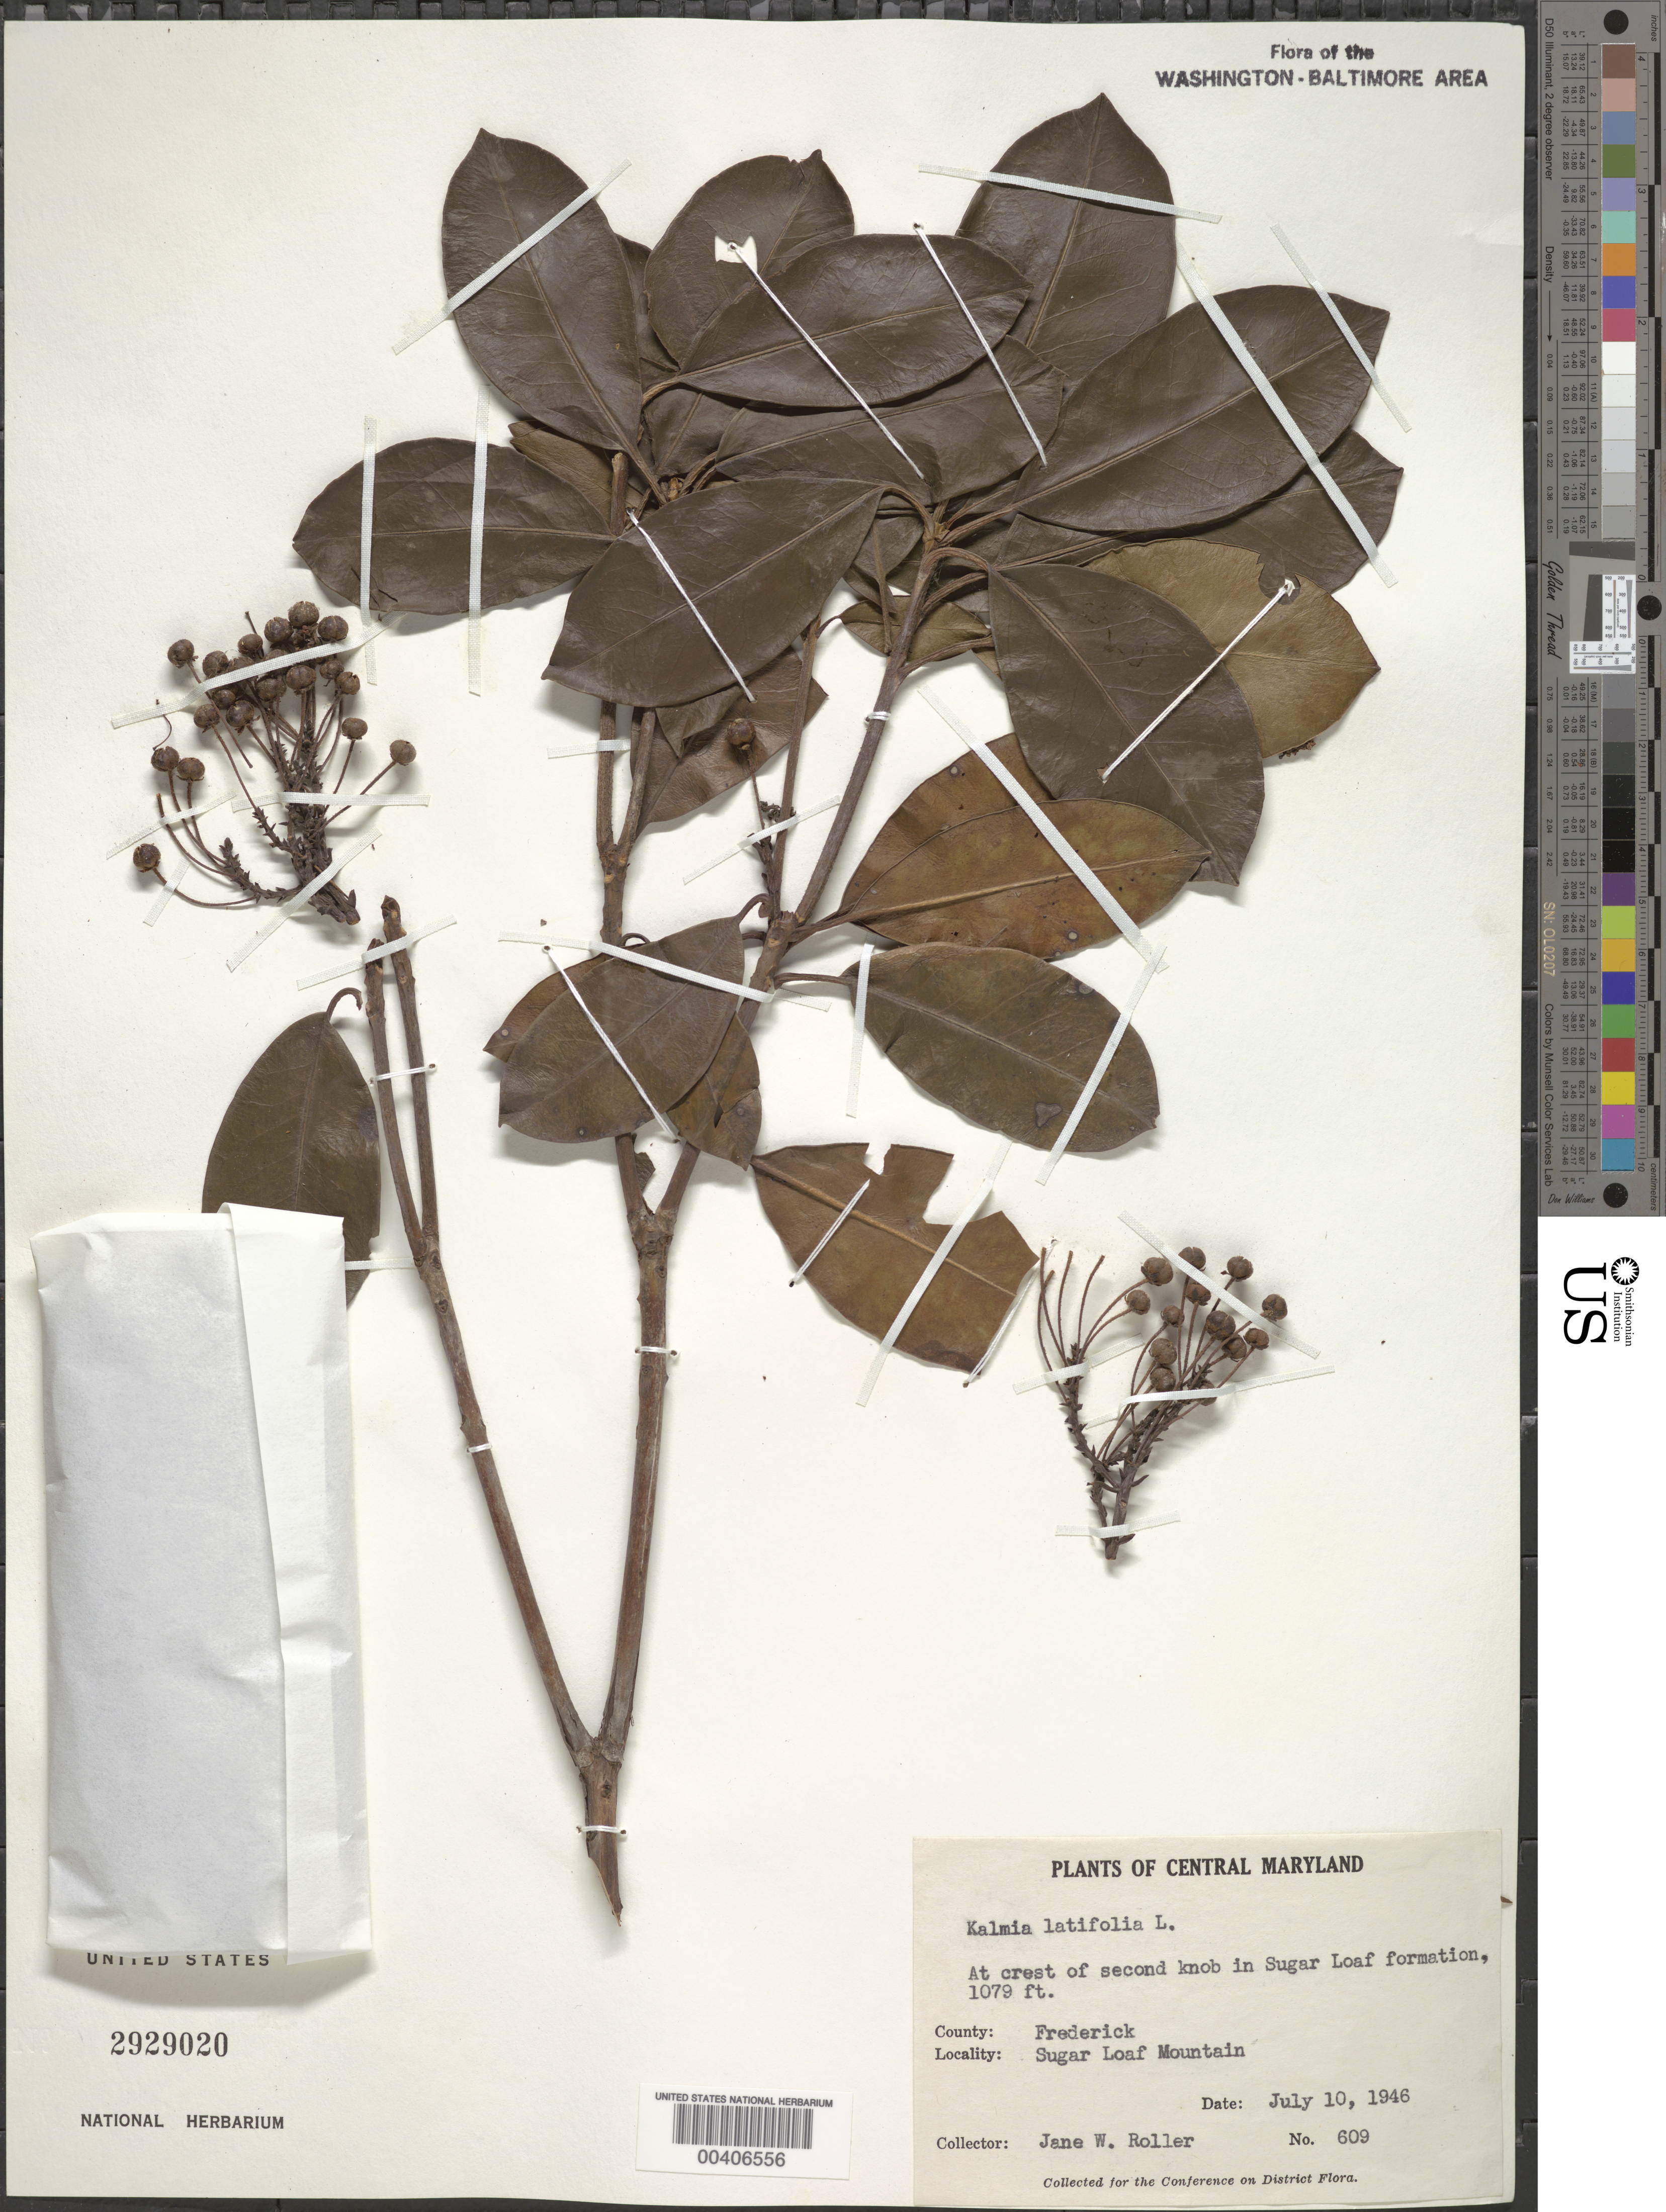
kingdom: Plantae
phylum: Tracheophyta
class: Magnoliopsida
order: Ericales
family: Ericaceae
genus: Kalmia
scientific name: Kalmia latifolia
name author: L.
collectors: J. W. Roller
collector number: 609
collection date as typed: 10 Jul 1946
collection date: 1946-07-10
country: United States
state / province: Maryland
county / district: Frederick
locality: Sugar Loaf Mountain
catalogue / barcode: US 2929020